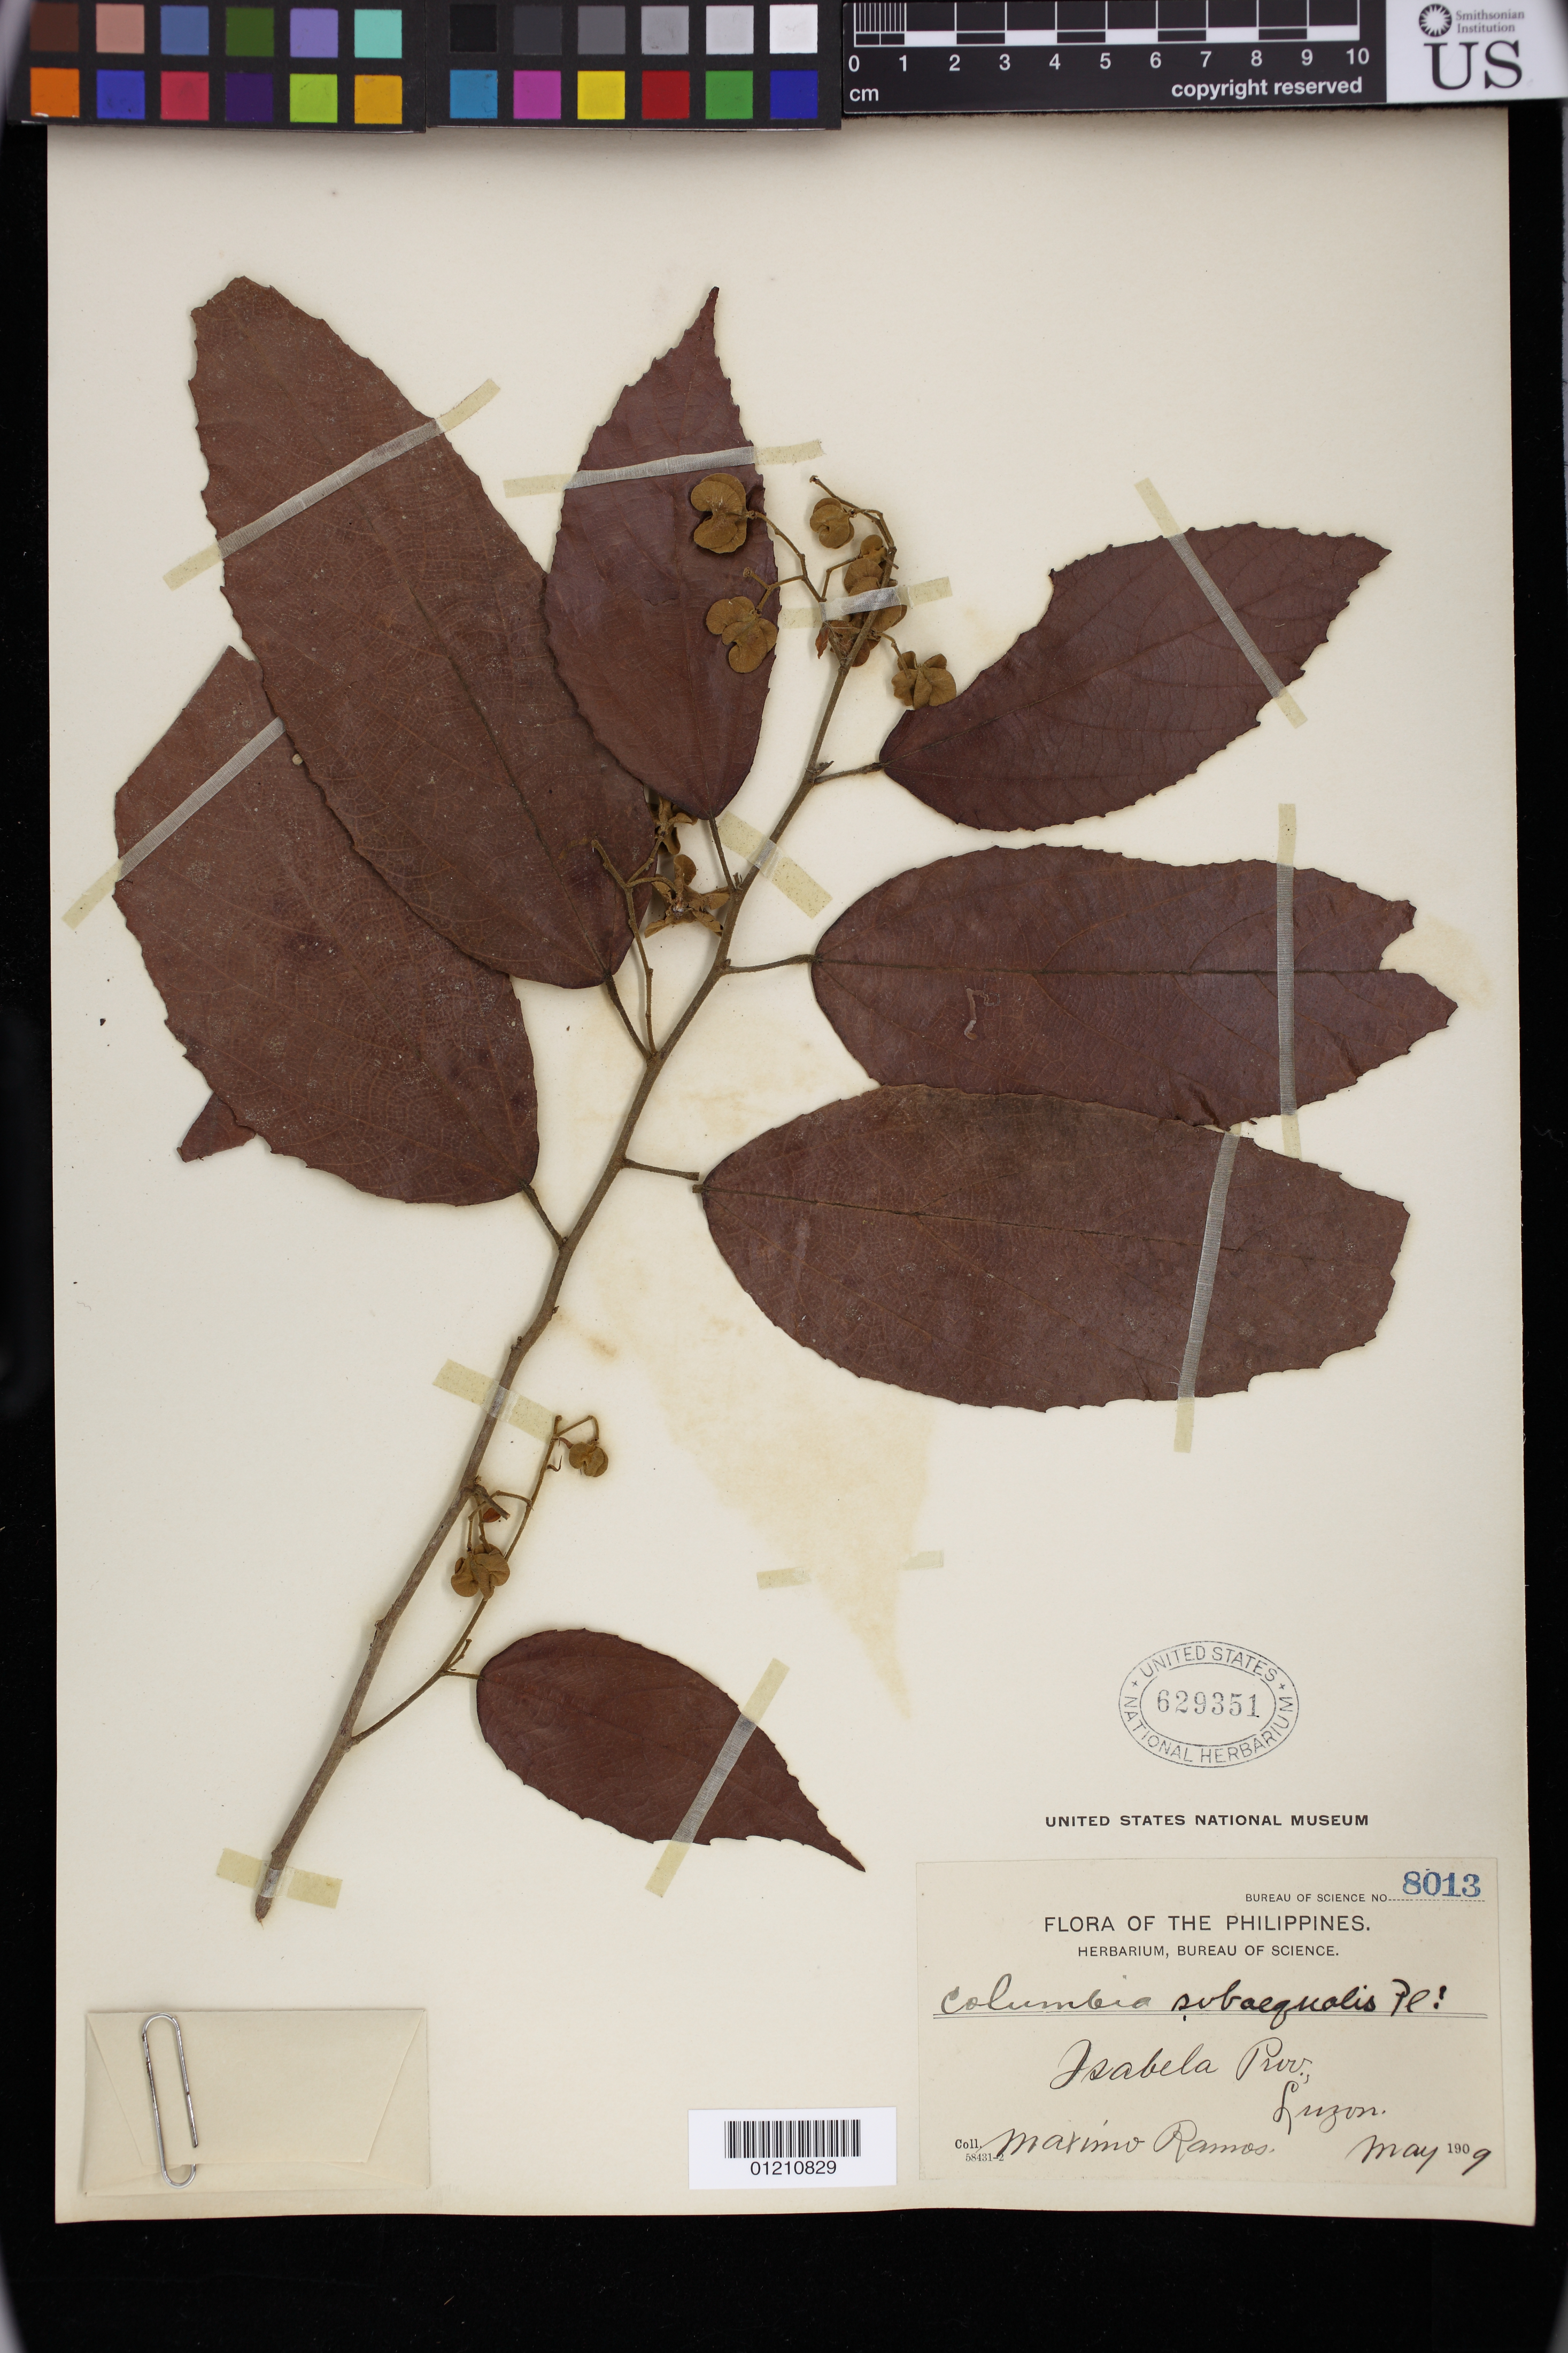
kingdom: Plantae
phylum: Tracheophyta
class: Magnoliopsida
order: Malvales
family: Malvaceae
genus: Colona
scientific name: Colona subaequalis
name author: (Planch. ex Vidal) Burret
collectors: M. Ramos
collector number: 8013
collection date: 1909-05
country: Philippines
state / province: Cagayan Valley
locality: Isabela Prov., Luzon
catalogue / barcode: US 629351